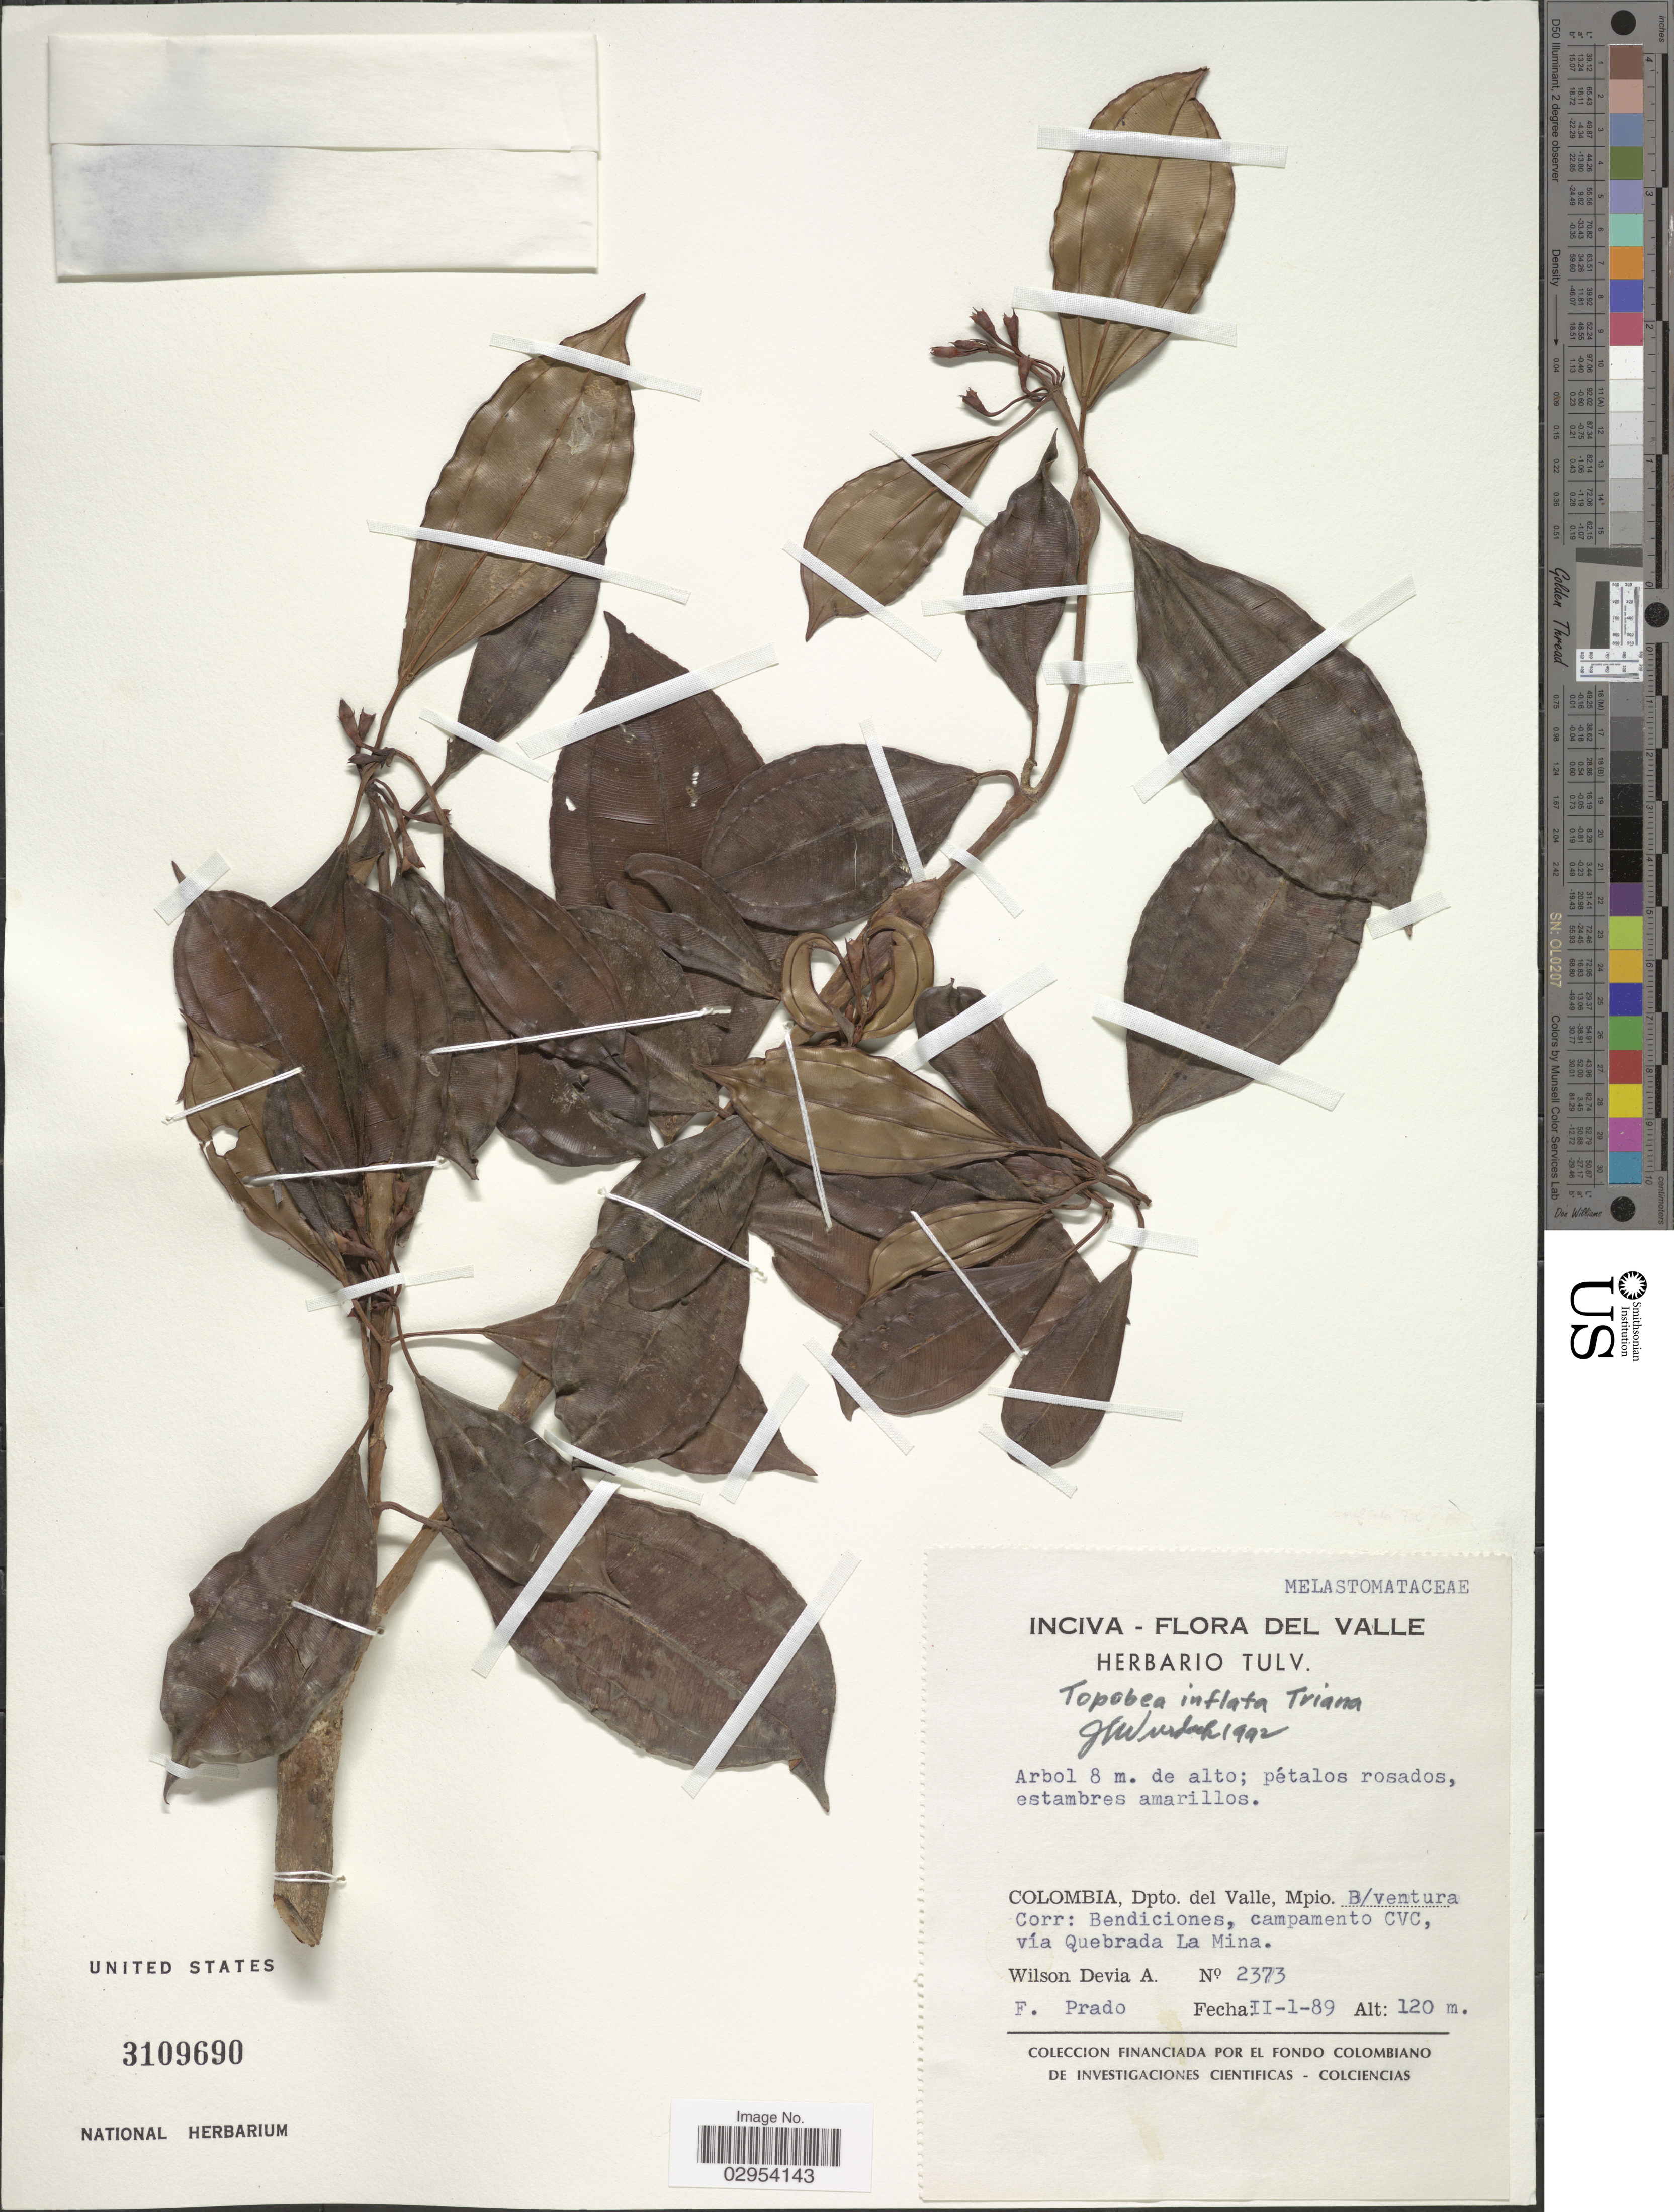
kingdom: Plantae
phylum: Tracheophyta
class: Magnoliopsida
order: Myrtales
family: Melastomataceae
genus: Topobea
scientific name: Topobea inflata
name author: Triana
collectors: W. Devia A. & F. Prado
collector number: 2373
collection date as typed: Transcribed d/m/y: 1/2/89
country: Colombia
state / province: Valle del Cauca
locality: Valle. Dpto. del Valle, Mpio. B/ventura, Corr: Bendiciones, campamento CVC, vía Quebrada La Mina.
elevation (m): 120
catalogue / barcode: US 3109690